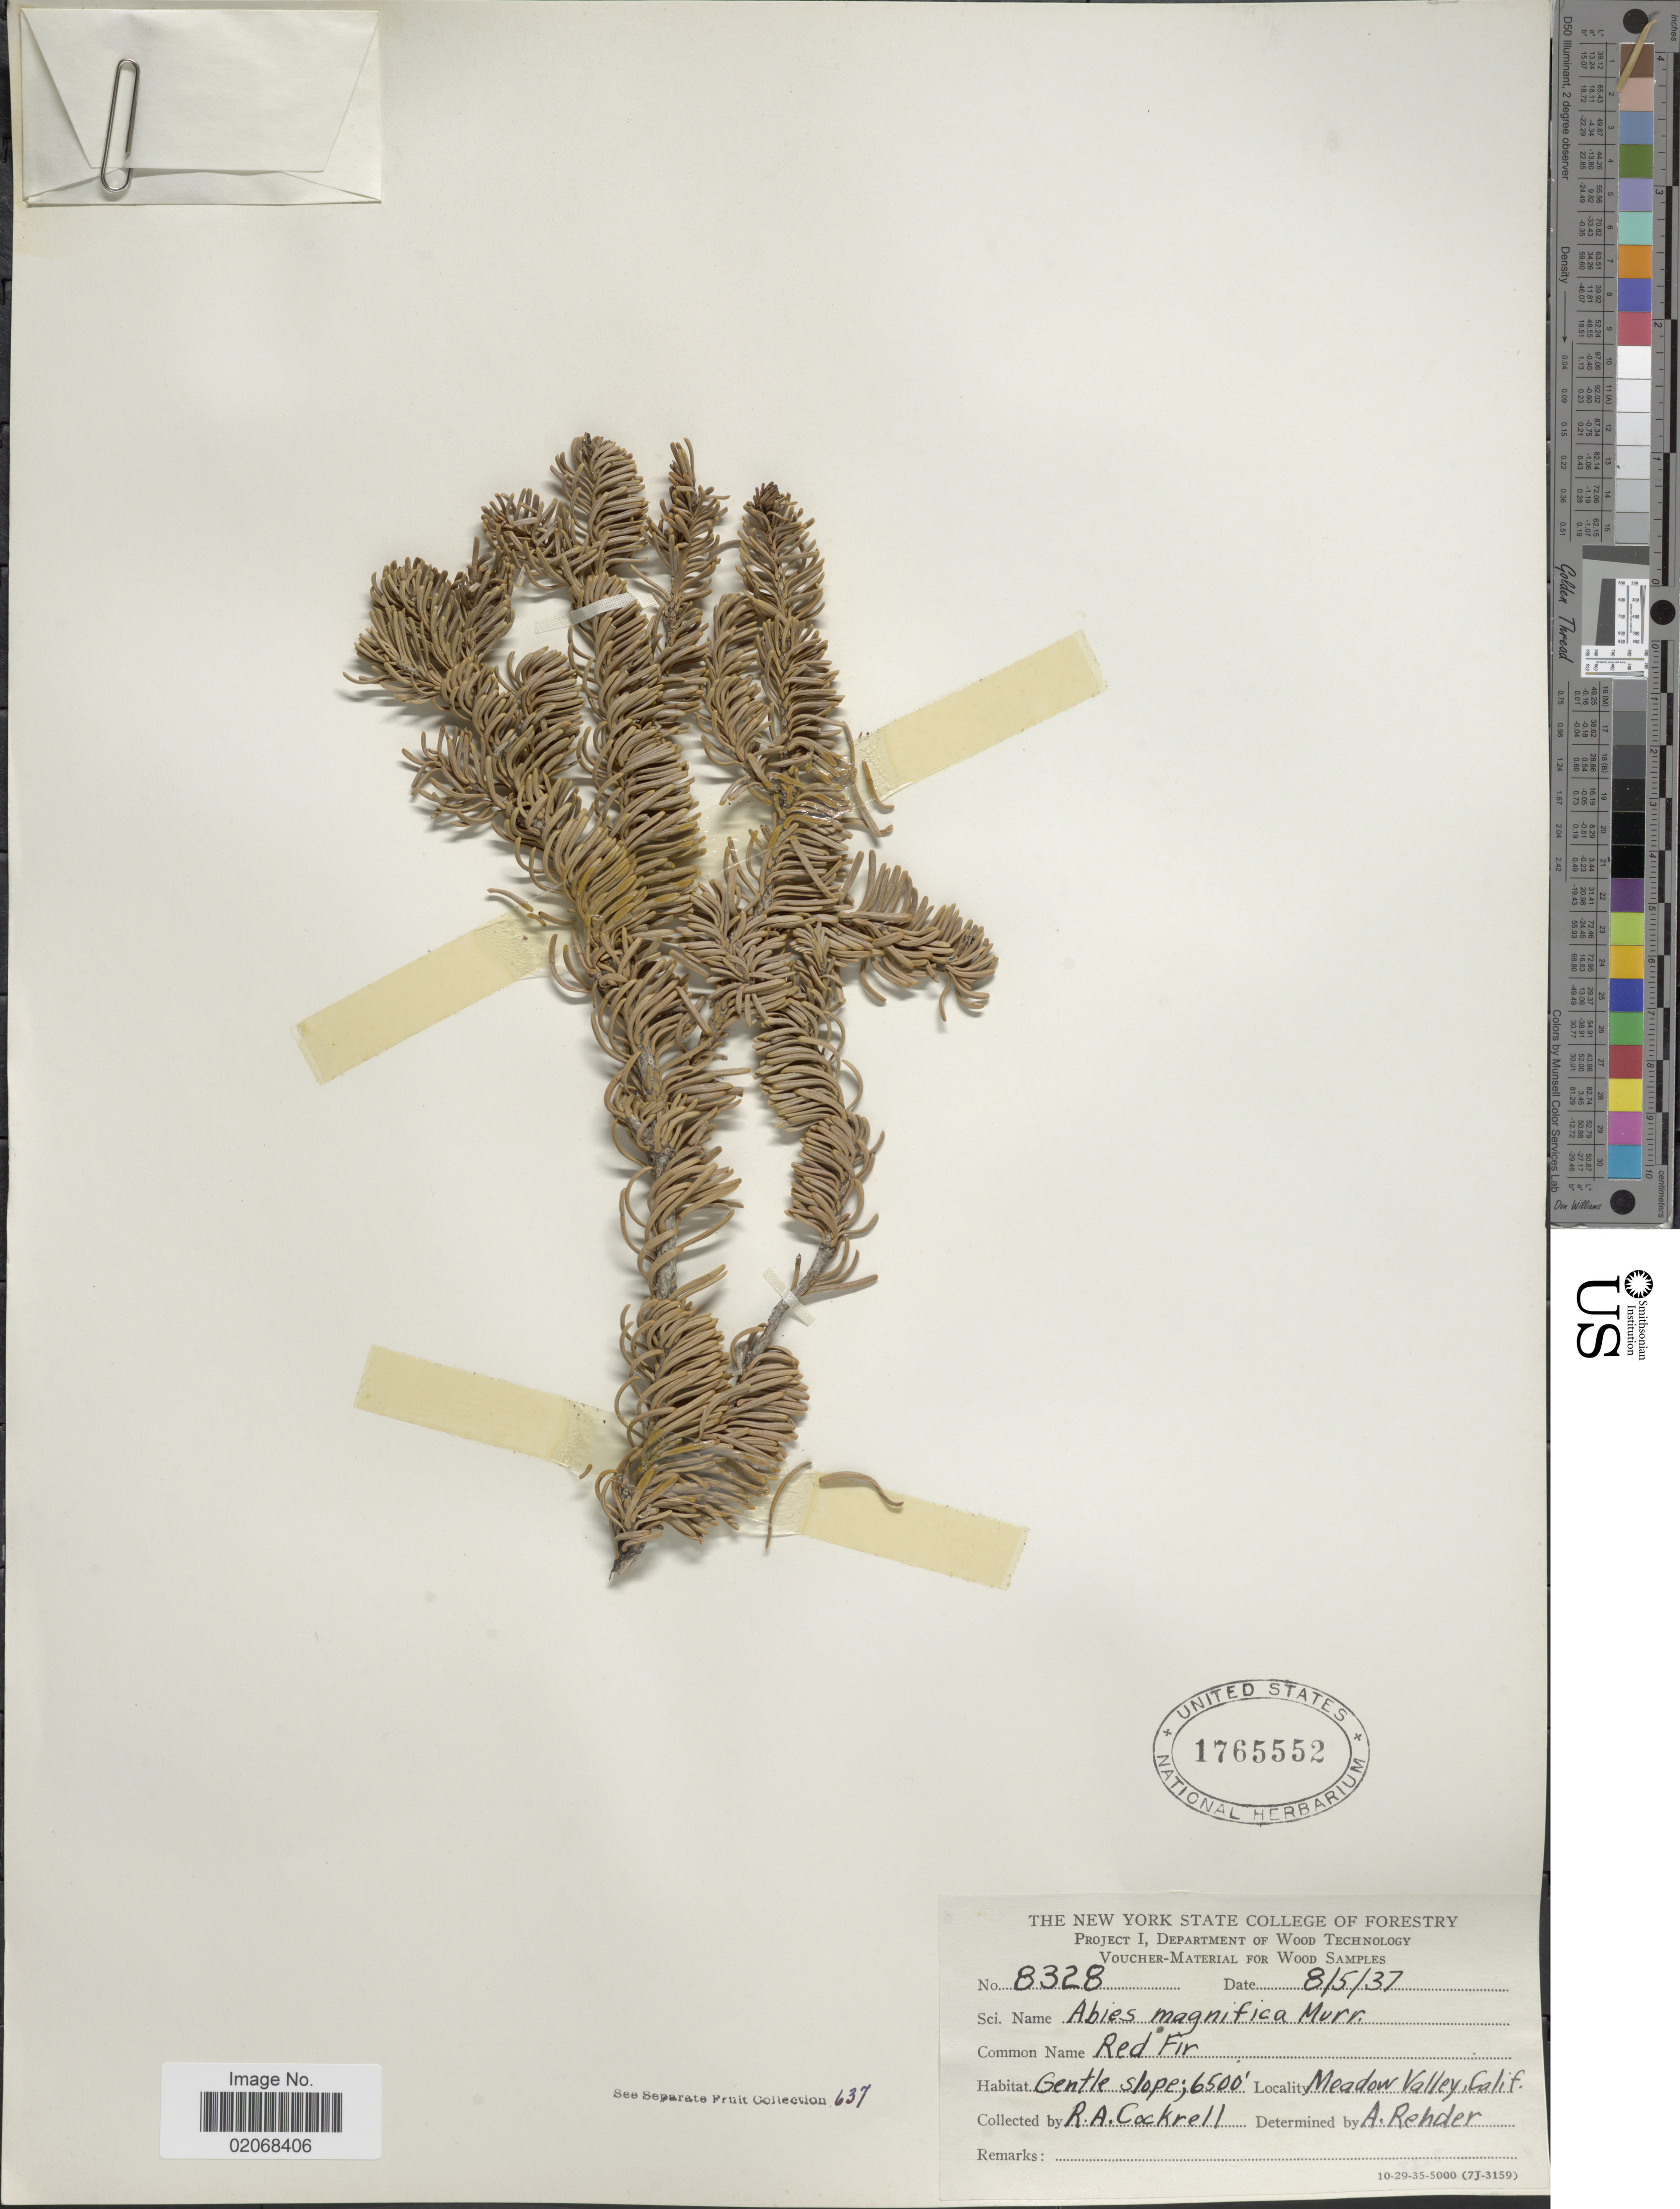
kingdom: Plantae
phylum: Tracheophyta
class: Pinopsida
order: Pinales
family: Pinaceae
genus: Abies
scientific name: Abies magnifica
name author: A. Murray bis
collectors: R. Cockrell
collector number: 8328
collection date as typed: Transcribed d/m/y: 5/8/37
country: United States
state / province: California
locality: Red fir, Gentle slope; Meadow Valley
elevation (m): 1981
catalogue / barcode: US 1765552